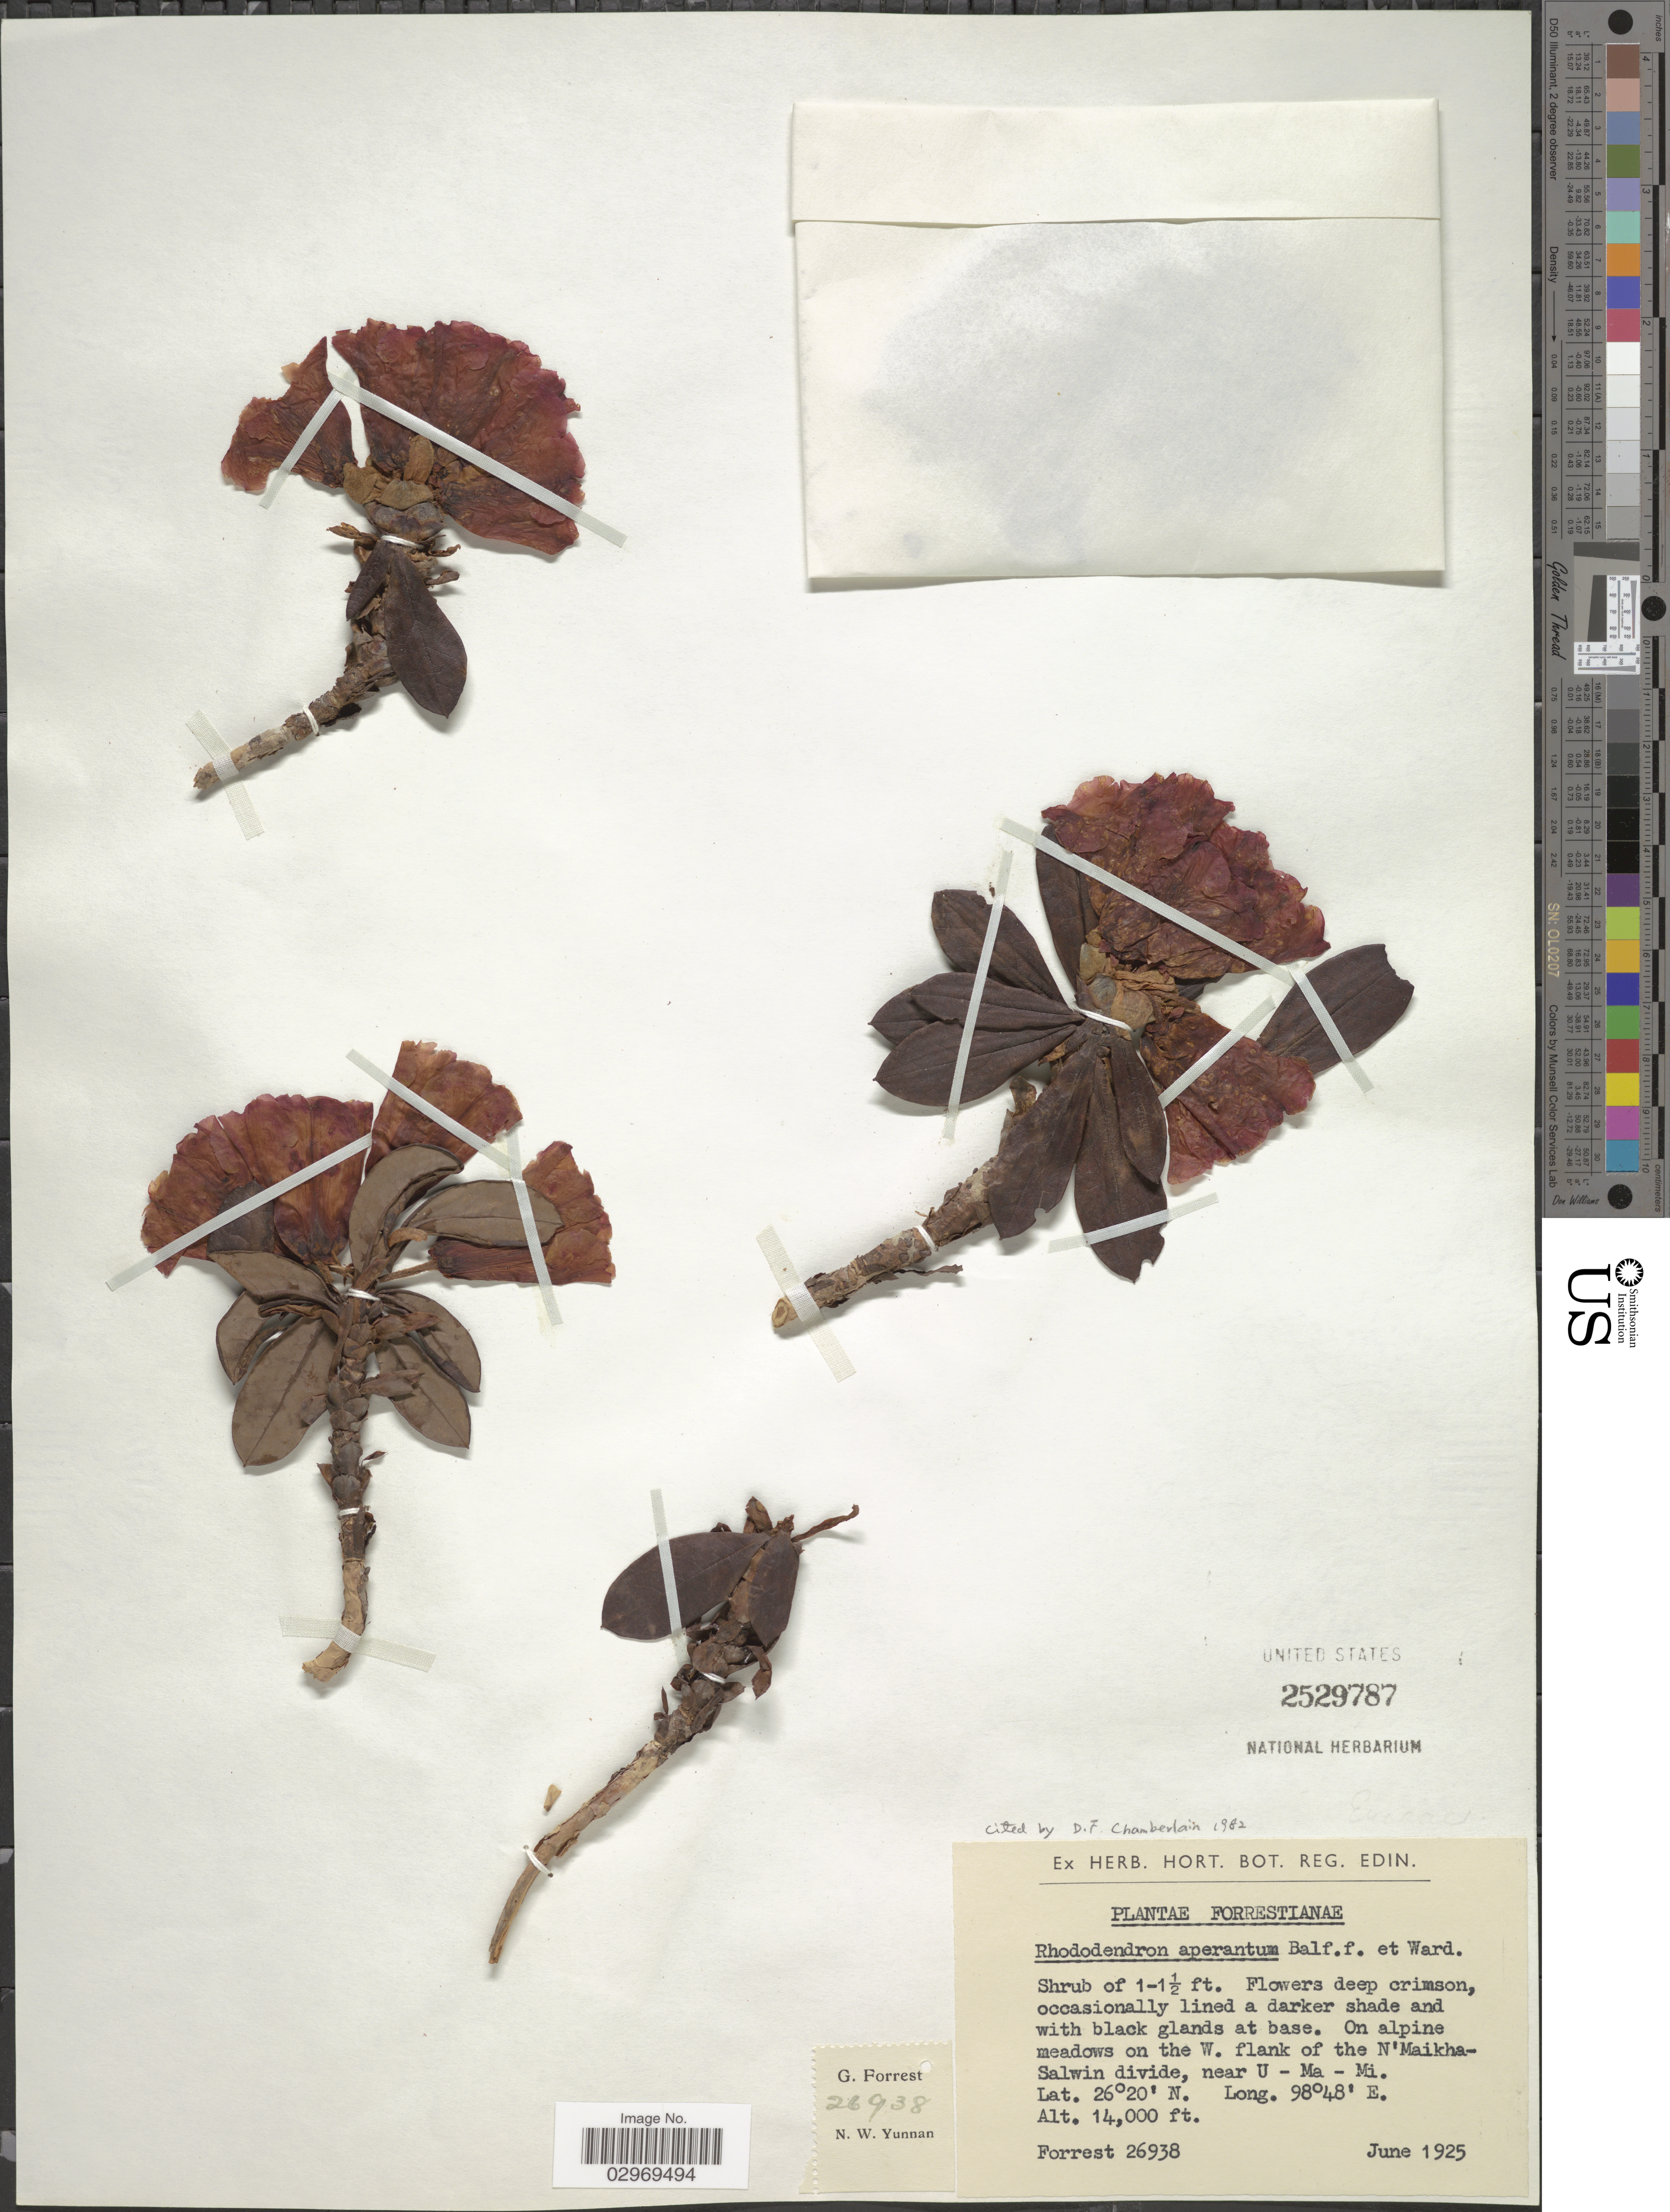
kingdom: Plantae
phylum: Tracheophyta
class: Magnoliopsida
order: Ericales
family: Ericaceae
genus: Rhododendron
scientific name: Rhododendron aperantum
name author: Balf. f. & Ward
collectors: -. Forrest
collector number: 26938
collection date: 1925-06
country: Myanmar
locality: On stony alpine meadows on the W. flank of the N'Maikha-Salwin divide, near U-Ma-Mi.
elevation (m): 4267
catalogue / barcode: US 2529787